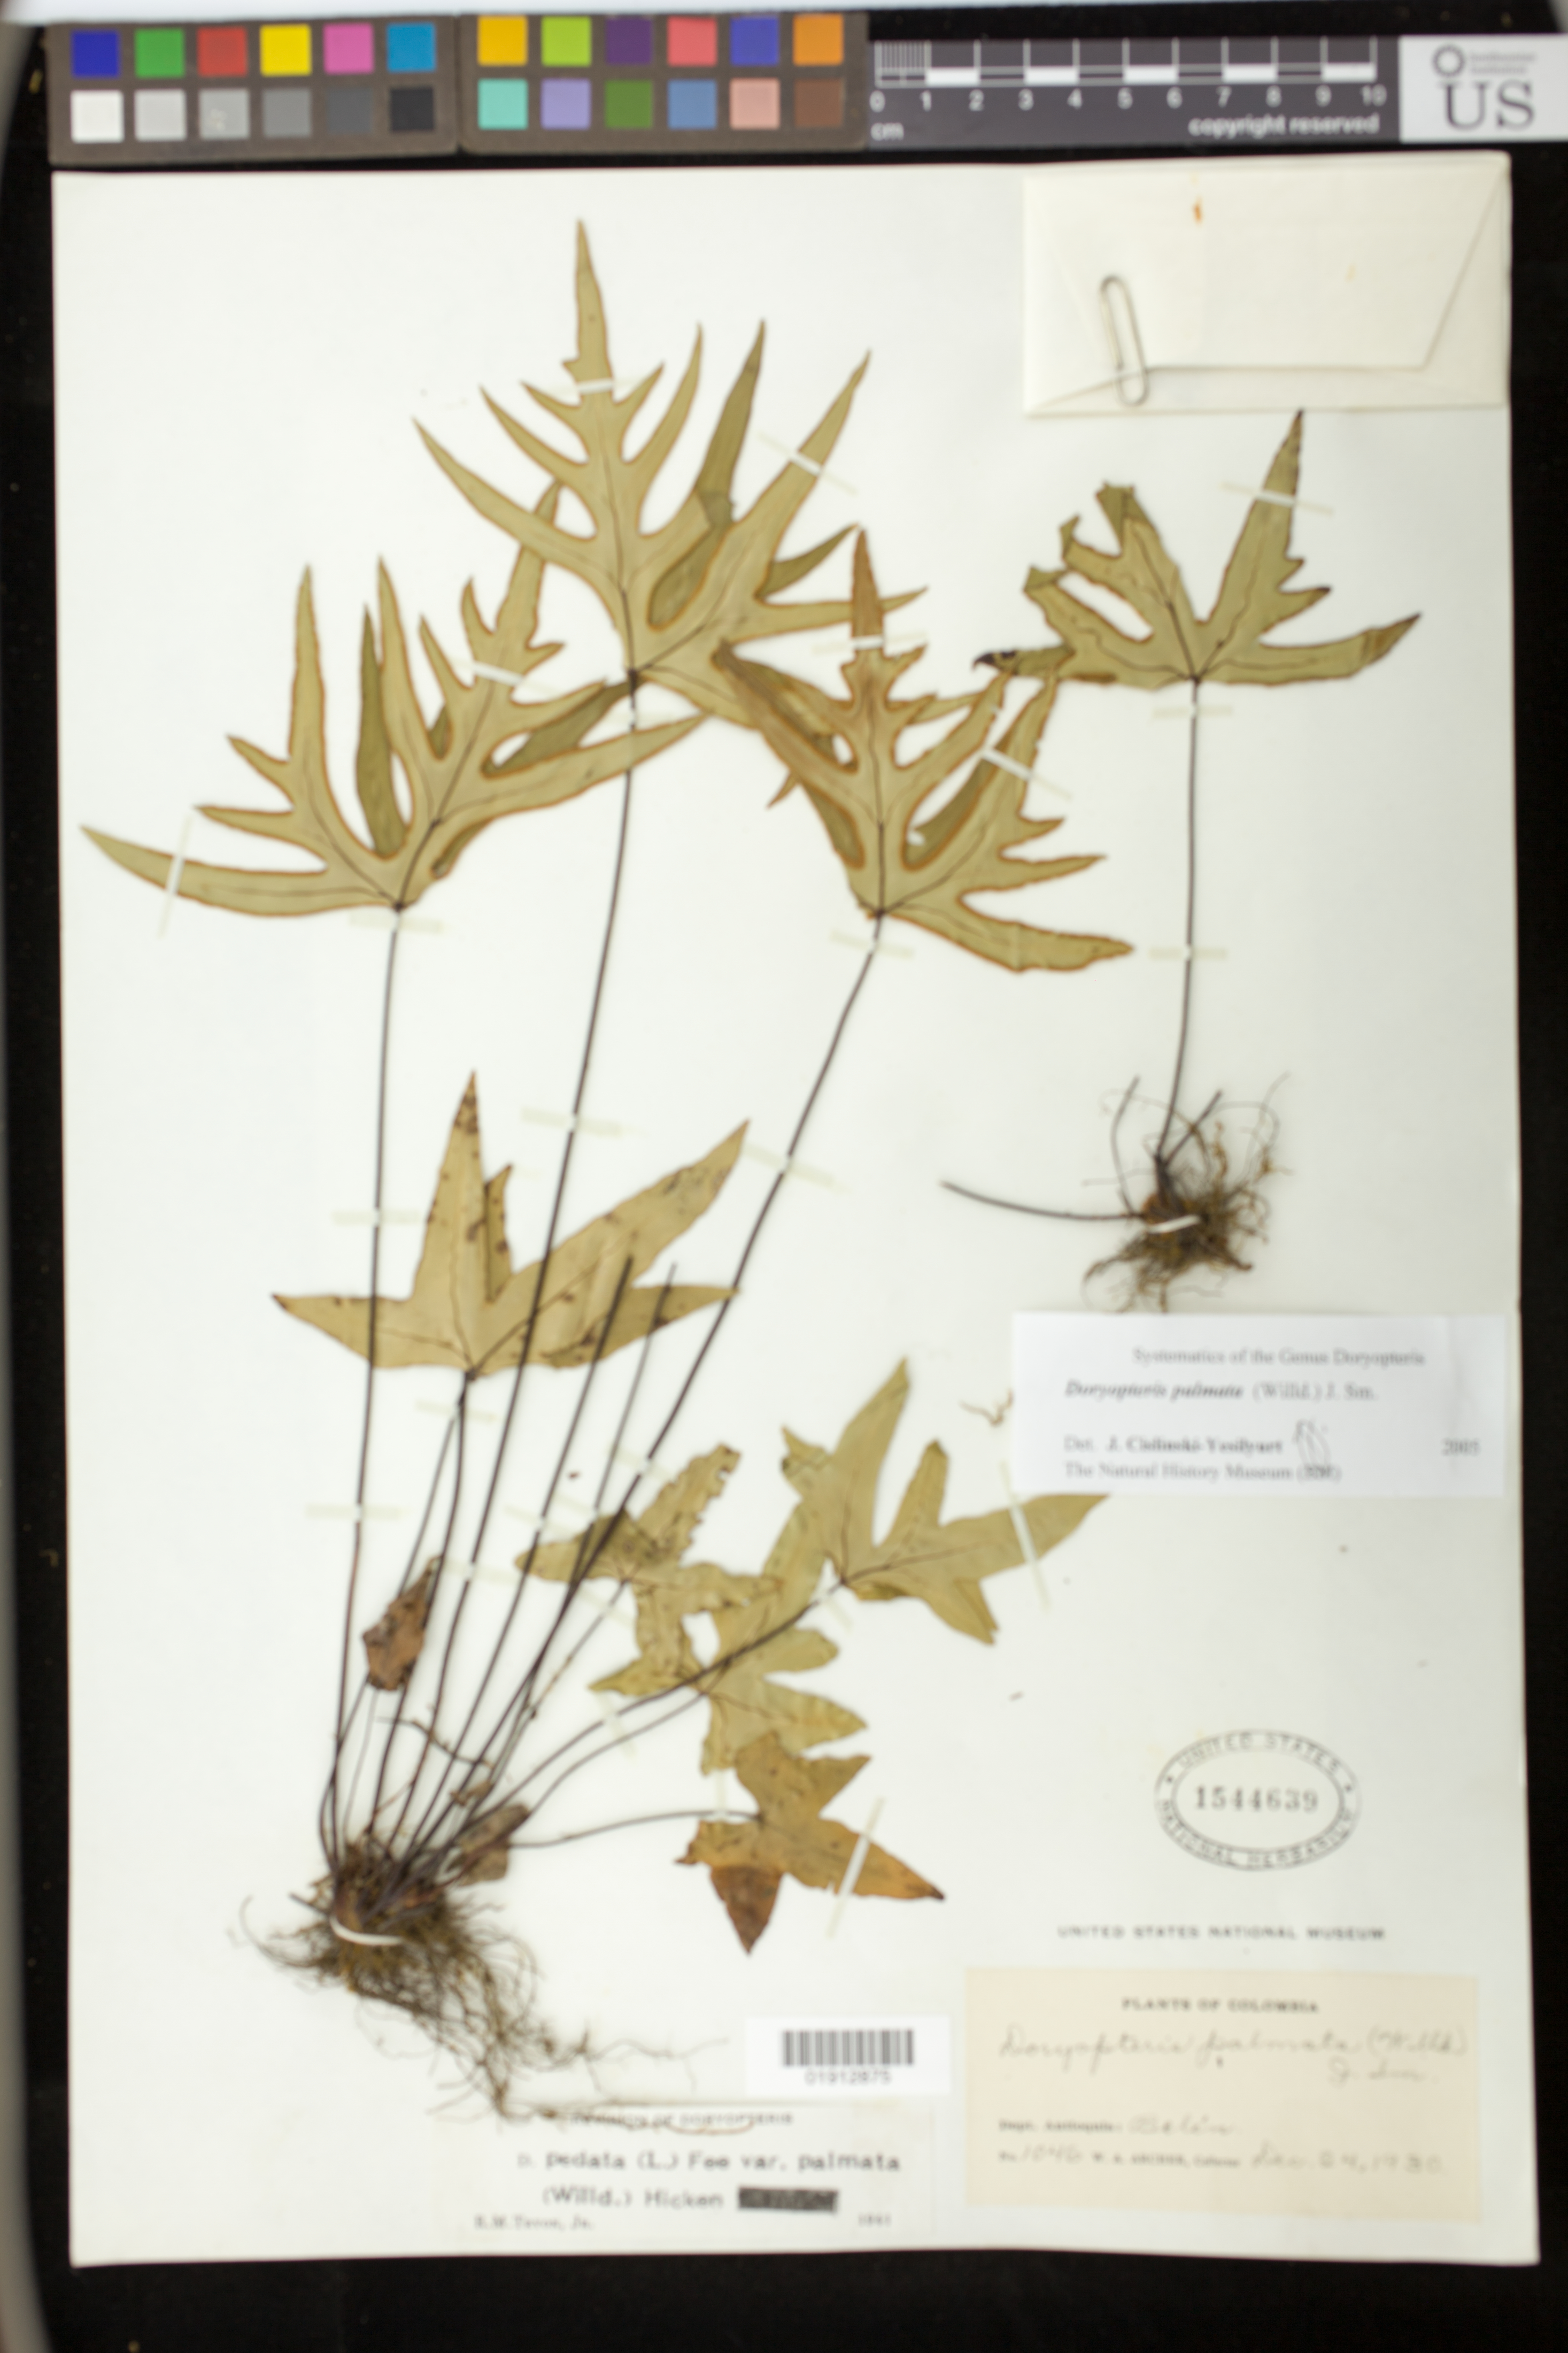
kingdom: Plantae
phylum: Tracheophyta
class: Polypodiopsida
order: Polypodiales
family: Pteridaceae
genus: Doryopteris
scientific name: Doryopteris palmata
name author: (Willd.) J. Sm.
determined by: Yesilyurt, J. C.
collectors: W. A. Archer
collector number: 1046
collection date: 1930-12-24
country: Colombia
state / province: Antioquia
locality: Belén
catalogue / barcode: US 1544639